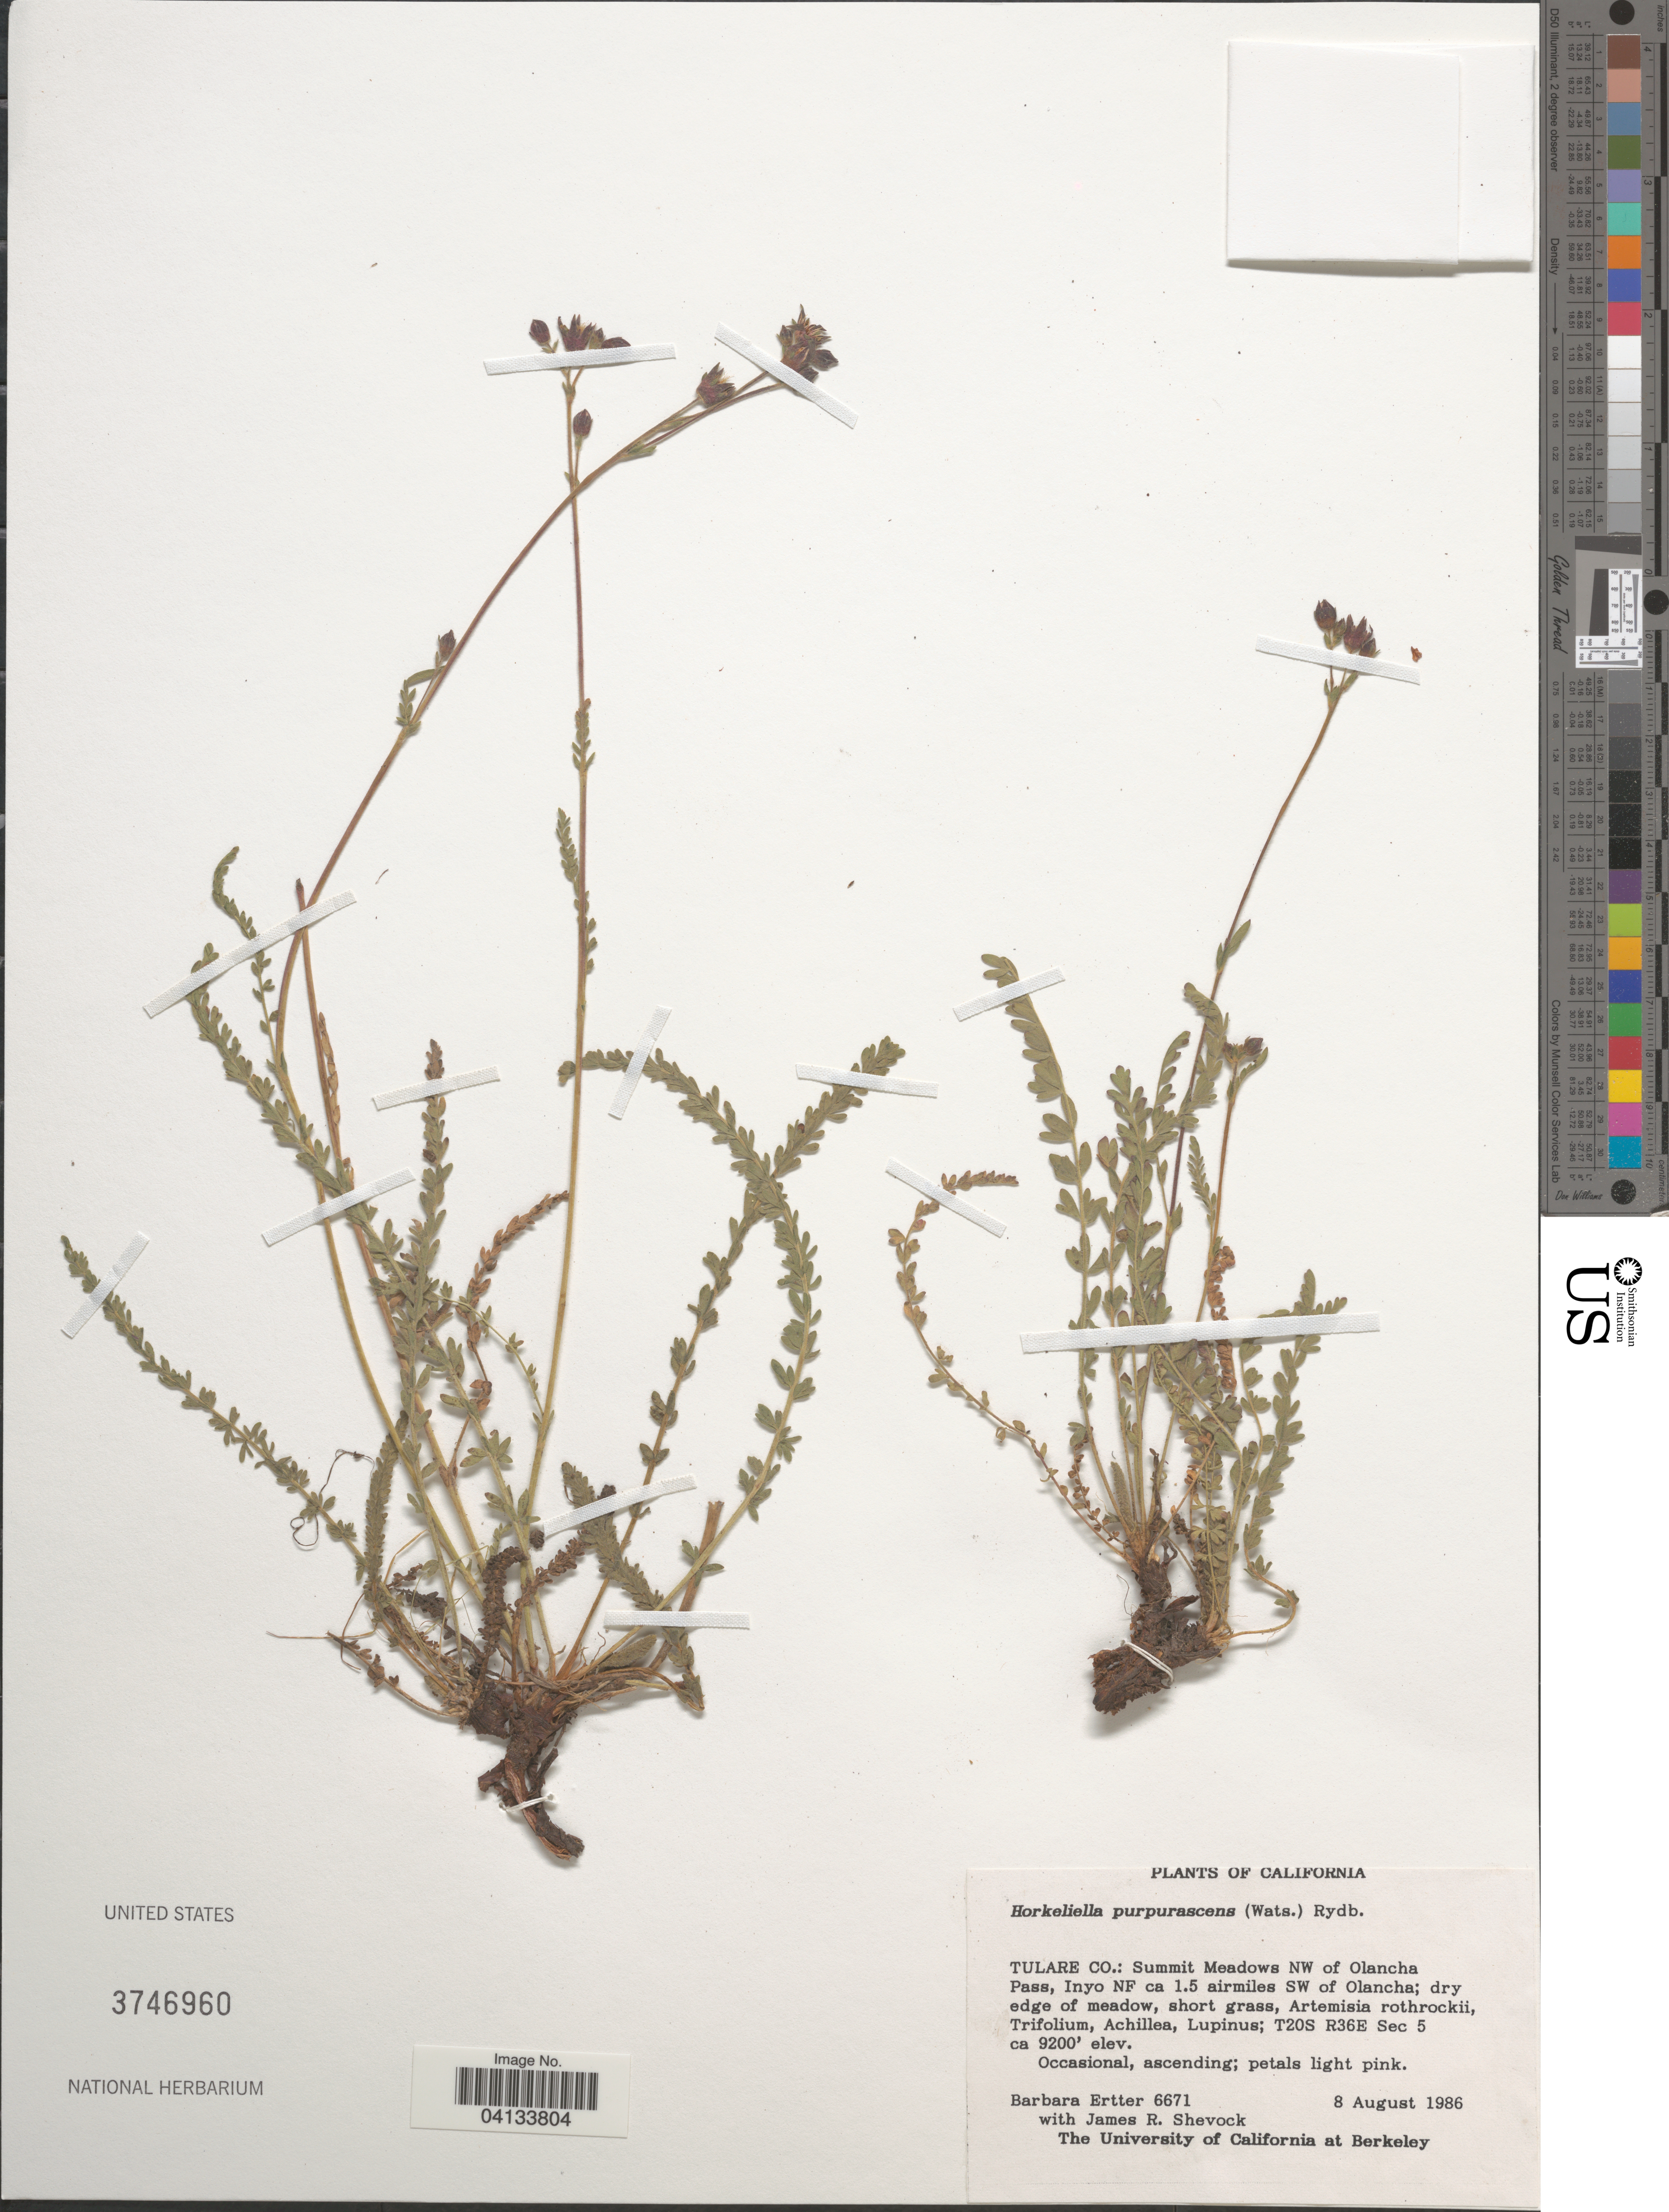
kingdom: Plantae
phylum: Tracheophyta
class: Magnoliopsida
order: Rosales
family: Rosaceae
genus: Potentilla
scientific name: Potentilla purpurascens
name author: (S. Watson) Greene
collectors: B. Ertter & J. R. Shevock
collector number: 6671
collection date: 1986-08-08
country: United States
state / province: California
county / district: Tulare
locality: Tulare Co.: Summit Meadows NW of Olancha Pass, Inyo NF ca 1.5 airmiles SW of Olancha; T20S R36E Sec 5.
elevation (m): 2804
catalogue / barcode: US 3746961